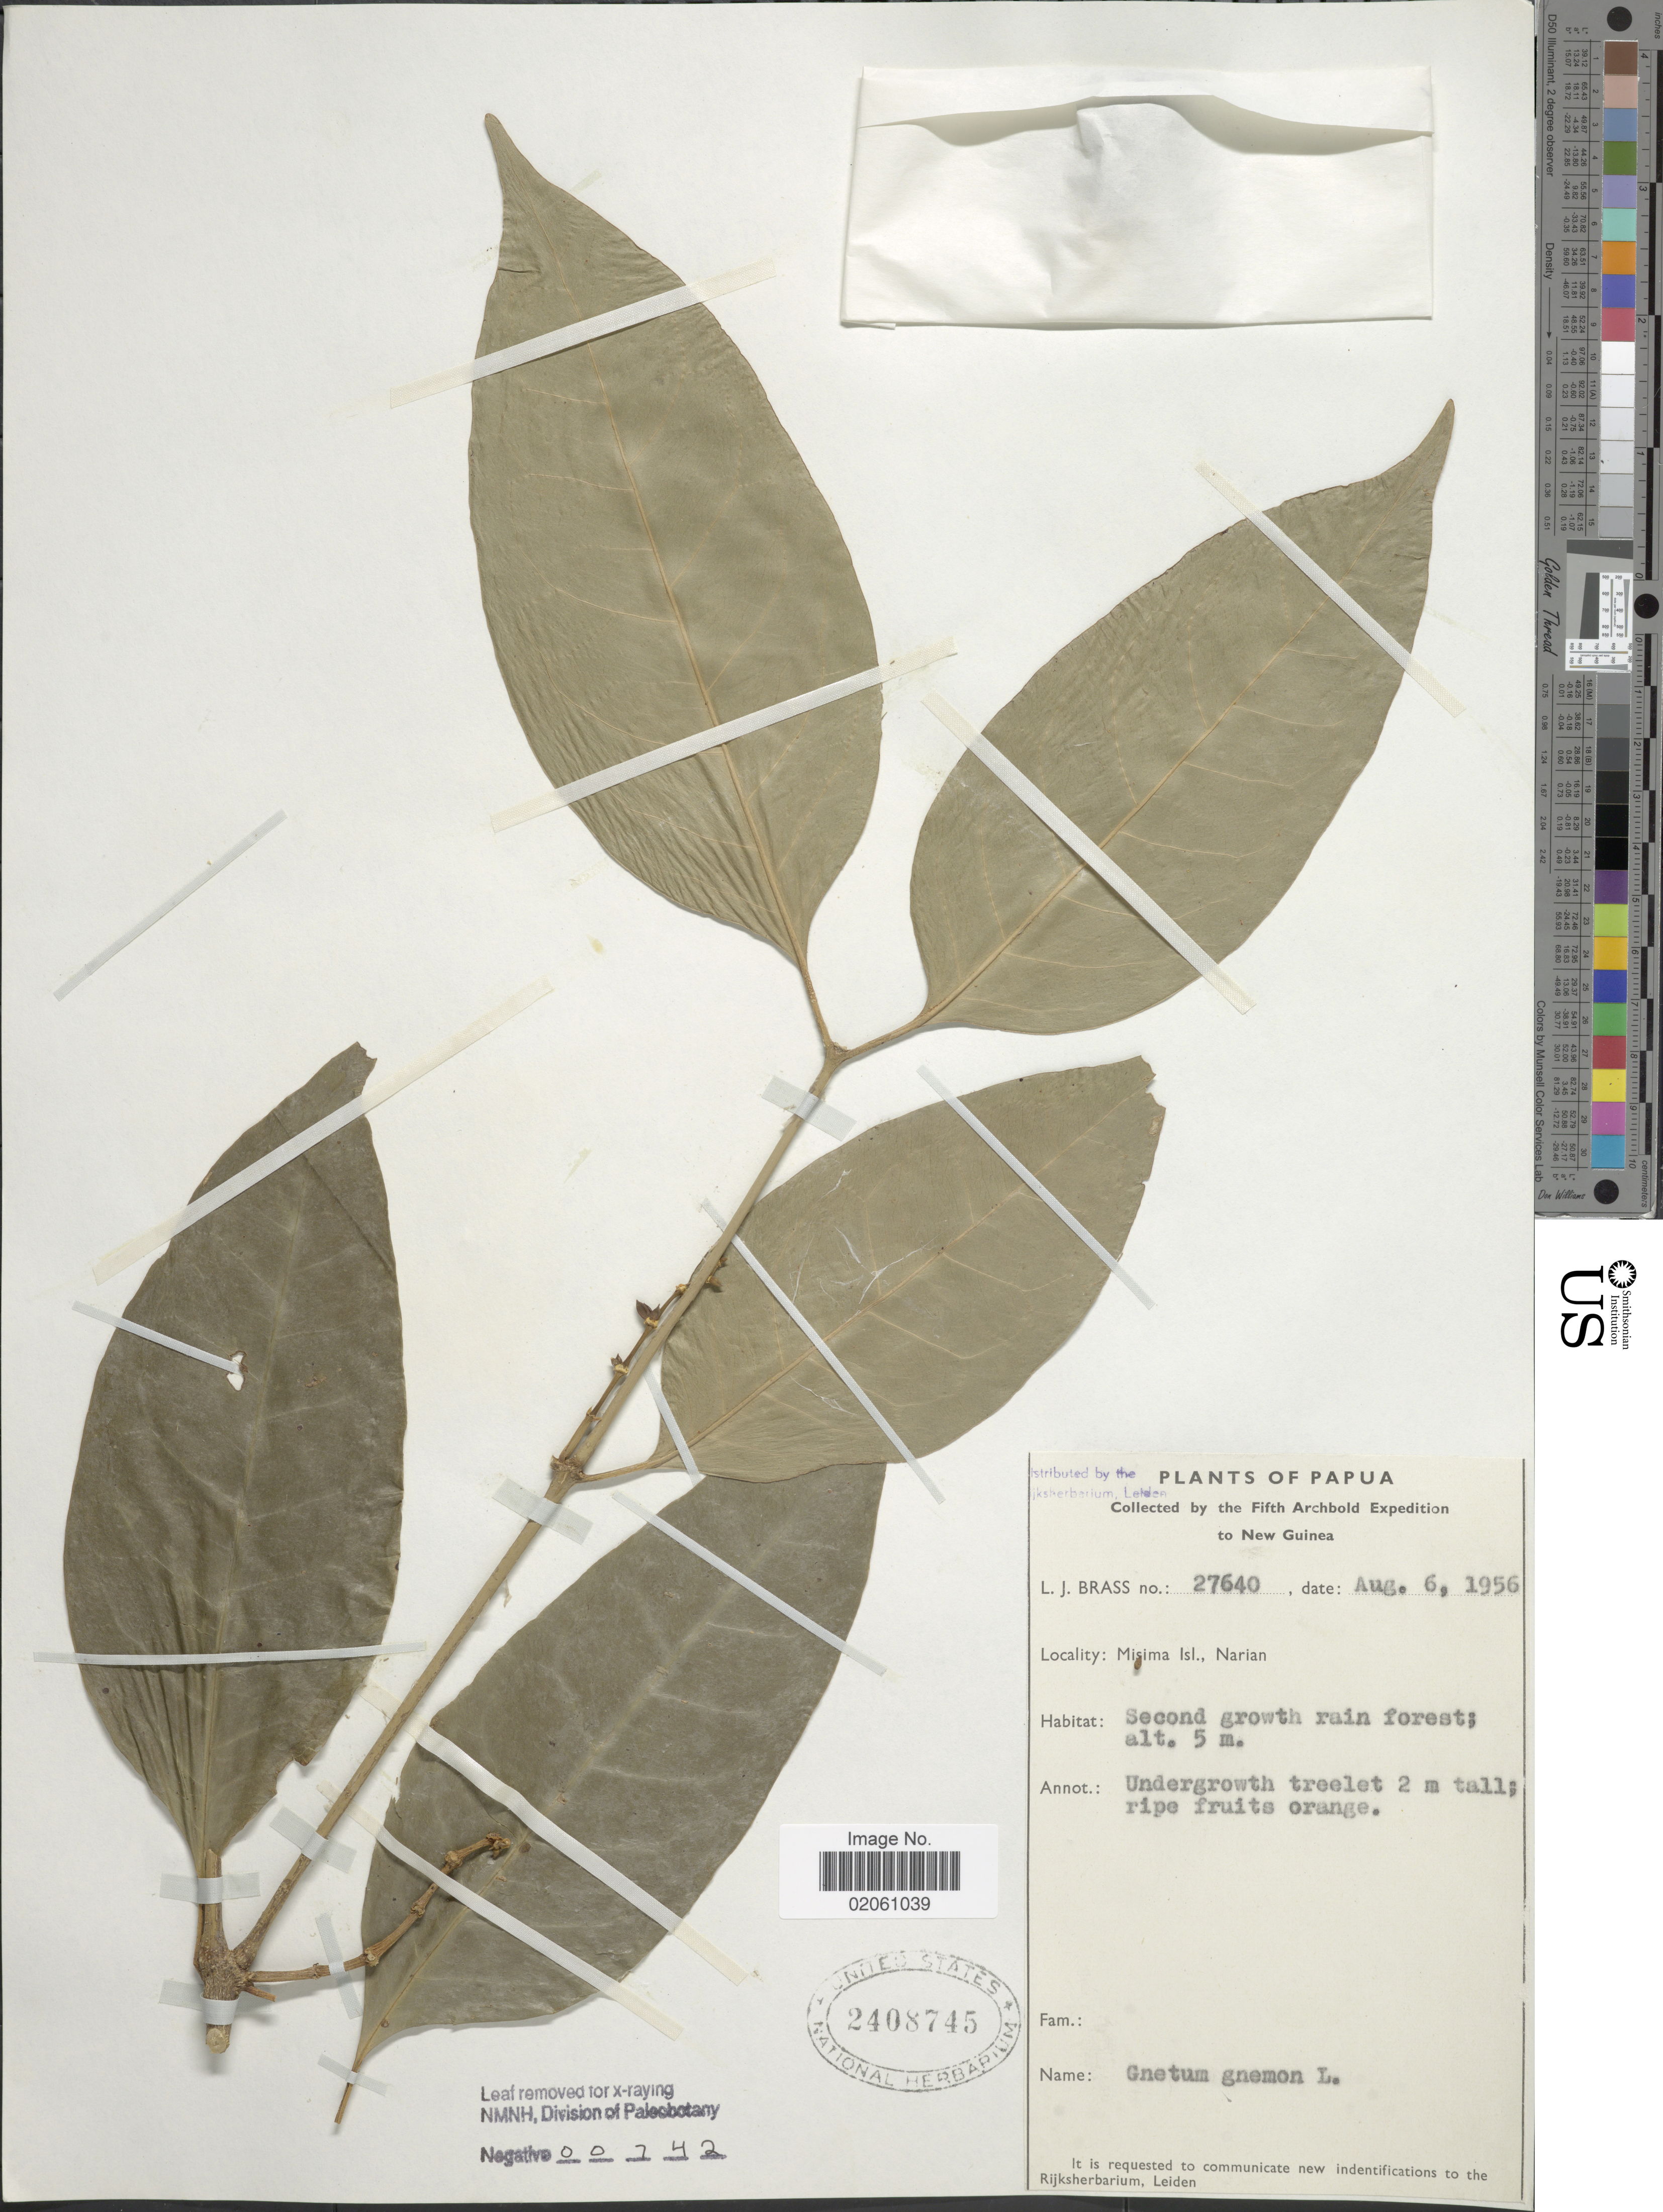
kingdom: Plantae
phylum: Tracheophyta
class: Gnetopsida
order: Gnetales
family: Gnetaceae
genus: Gnetum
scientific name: Gnetum gnemon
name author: L.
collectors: L. J. Brass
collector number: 27640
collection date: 1956-08-06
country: Papua New Guinea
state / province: Milne Bay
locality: Misima Isl., Narain, Second growth rain forest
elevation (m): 5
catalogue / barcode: US 2408745